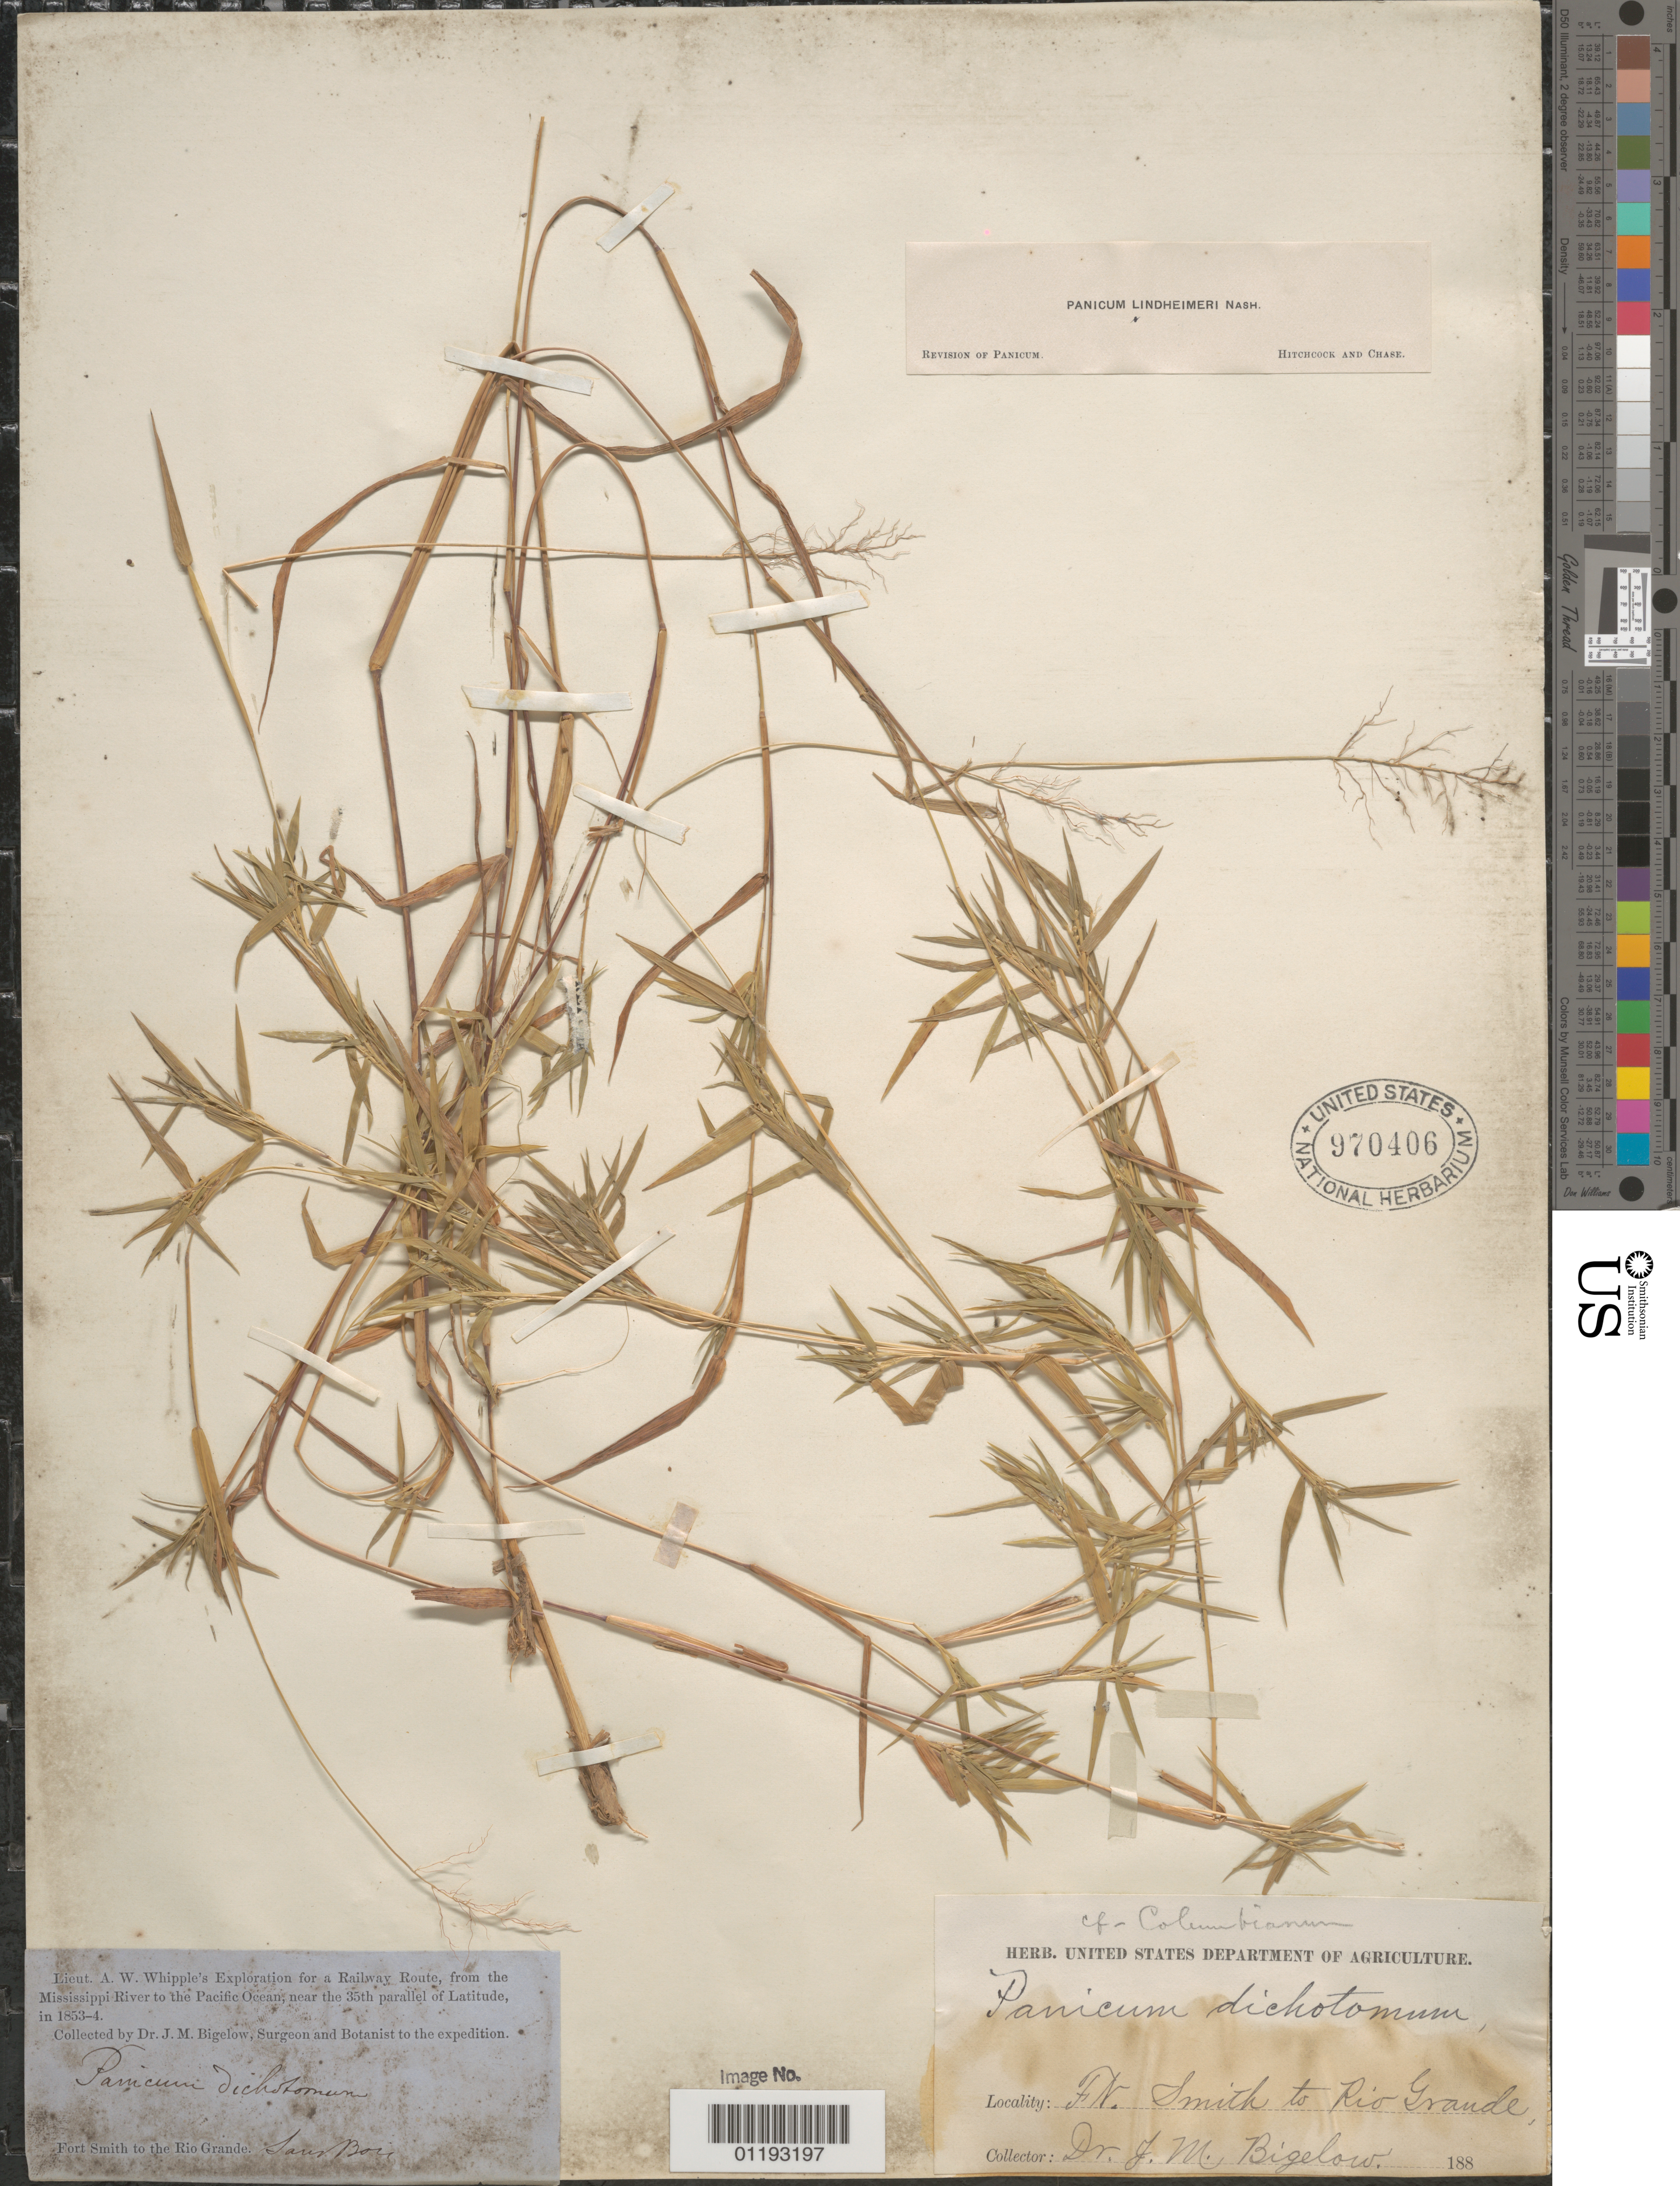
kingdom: Plantae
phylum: Tracheophyta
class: Liliopsida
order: Poales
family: Poaceae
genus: Panicum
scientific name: Panicum lindheimeri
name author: Nash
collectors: J. M. Bigelow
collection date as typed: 1853 to -- --- 1854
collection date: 1853/1854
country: United States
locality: Fort Smith to the Rio Grande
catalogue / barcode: US 970406